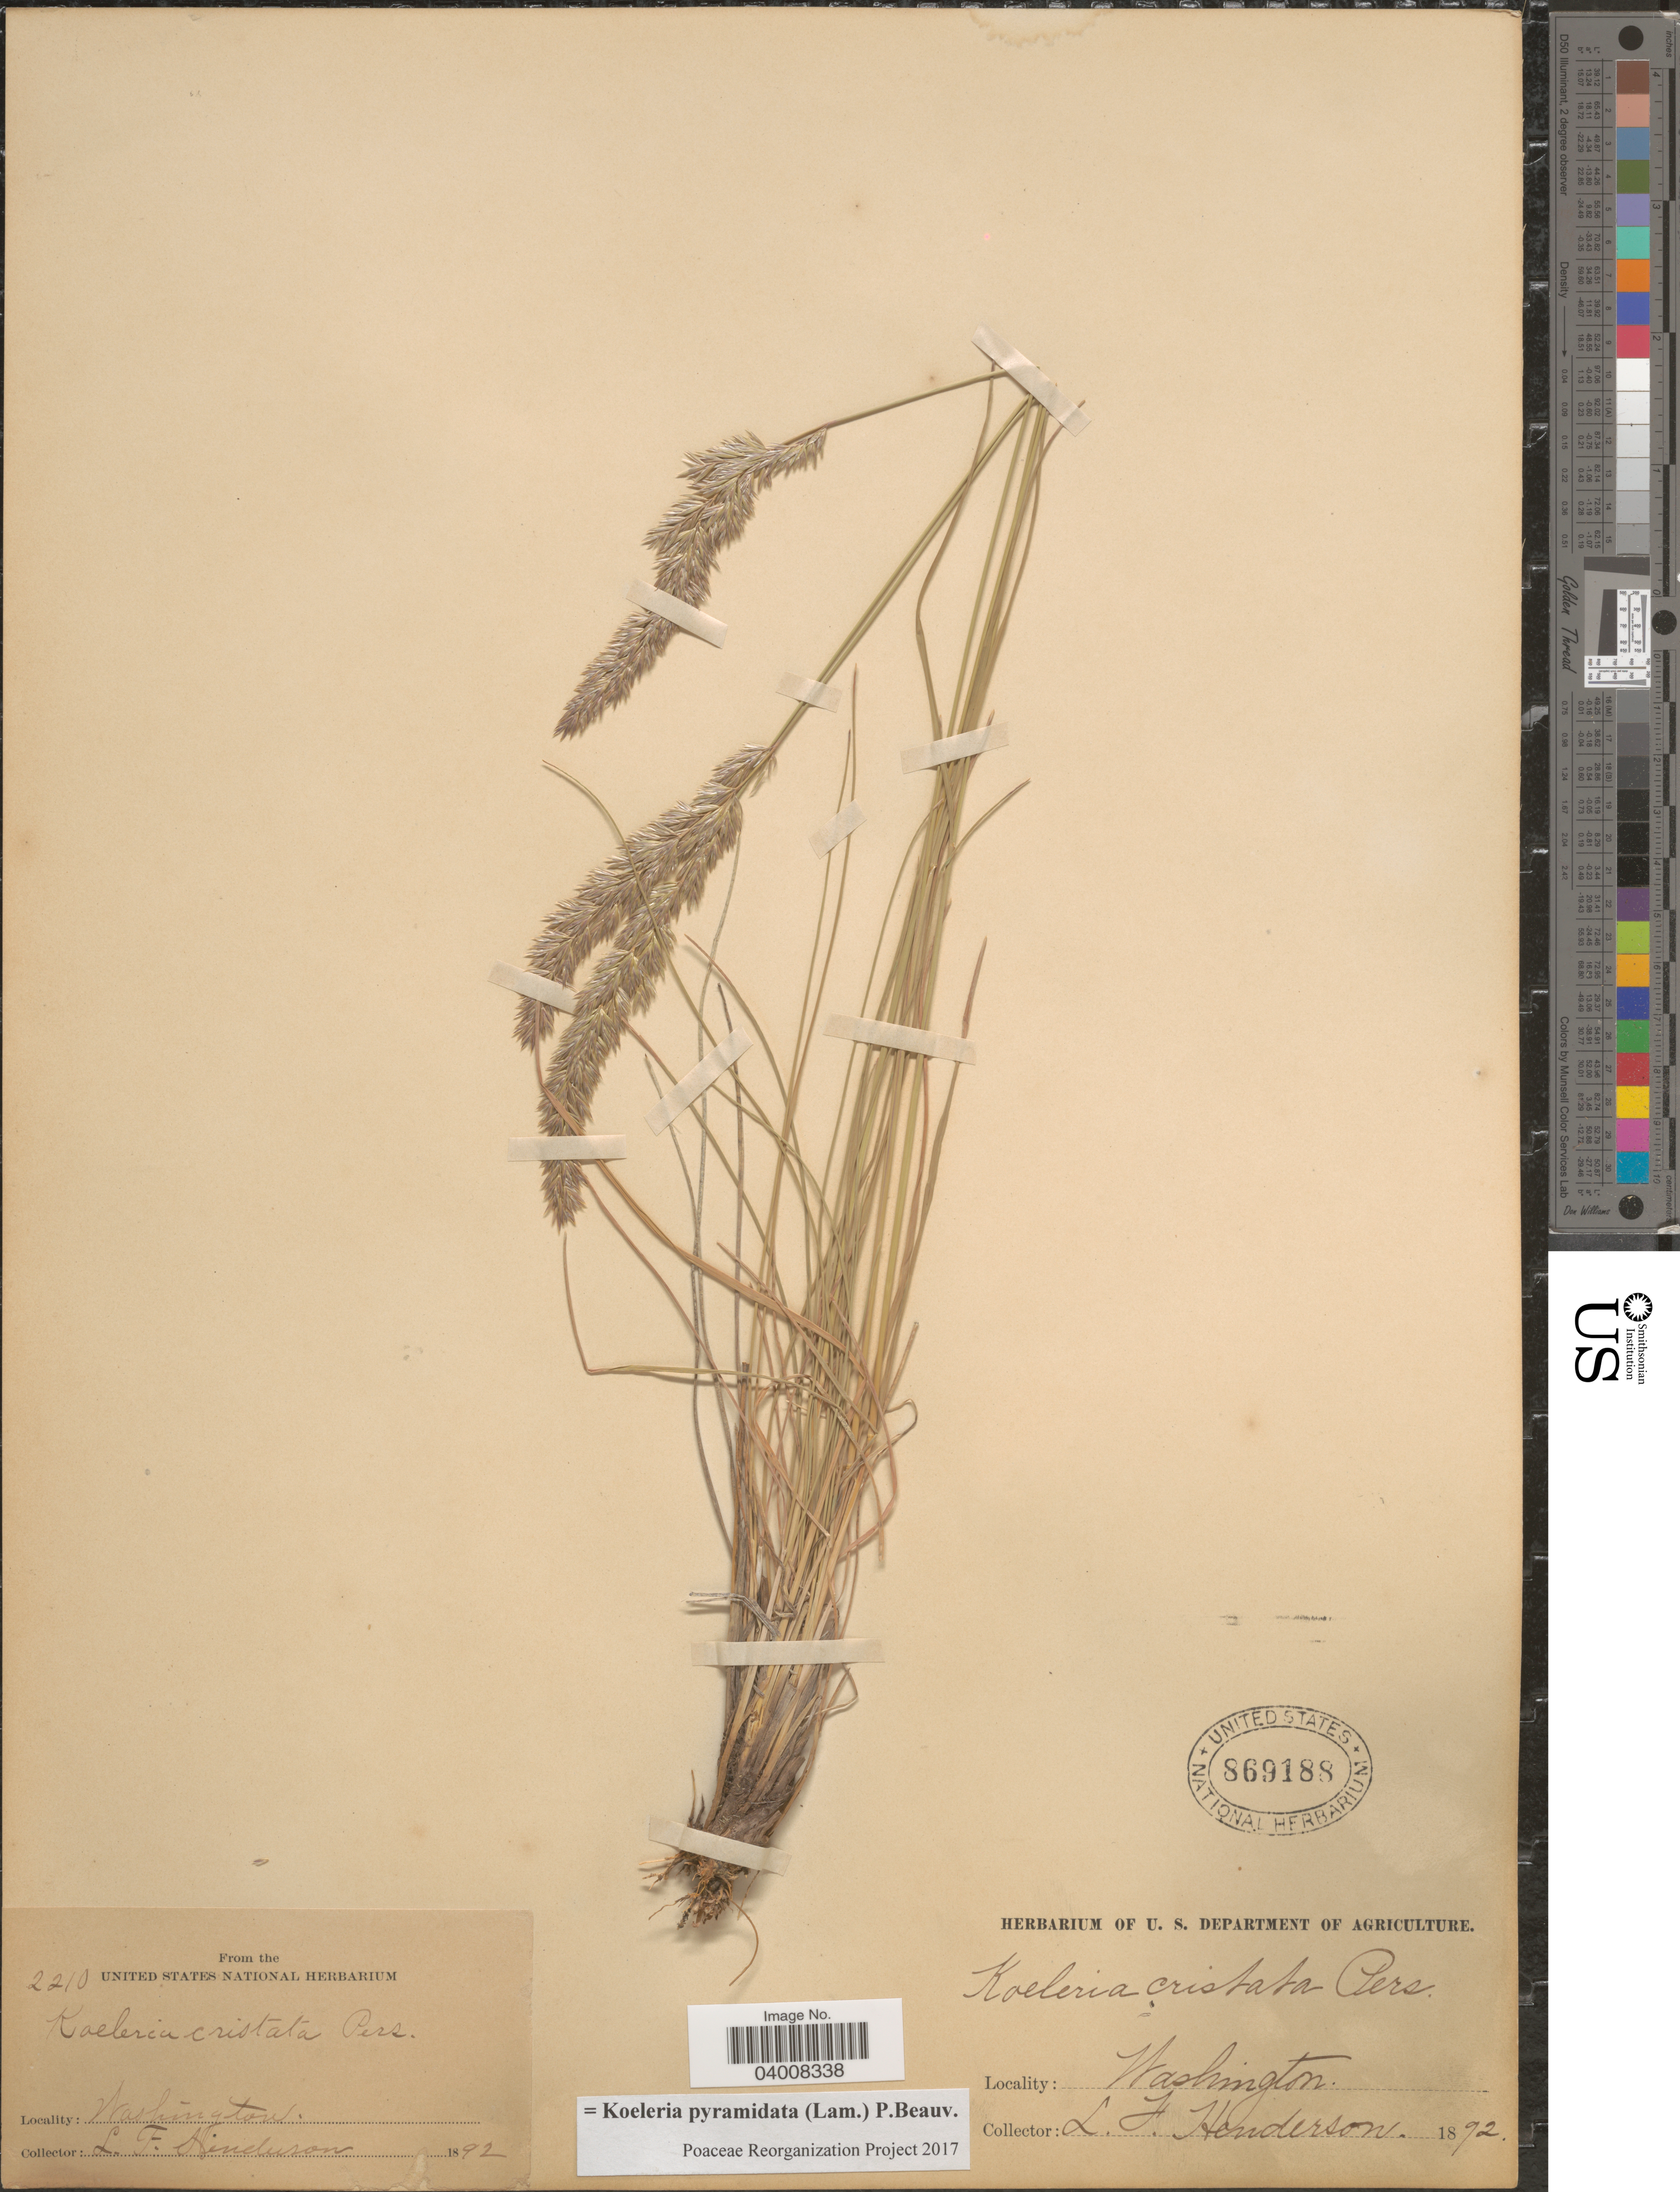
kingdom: Plantae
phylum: Tracheophyta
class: Liliopsida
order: Poales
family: Poaceae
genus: Koeleria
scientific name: Koeleria pyramidata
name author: (Lam.) P. Beauv.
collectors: L. Henderson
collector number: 2210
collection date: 1892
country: United States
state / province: Washington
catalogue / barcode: US 869188